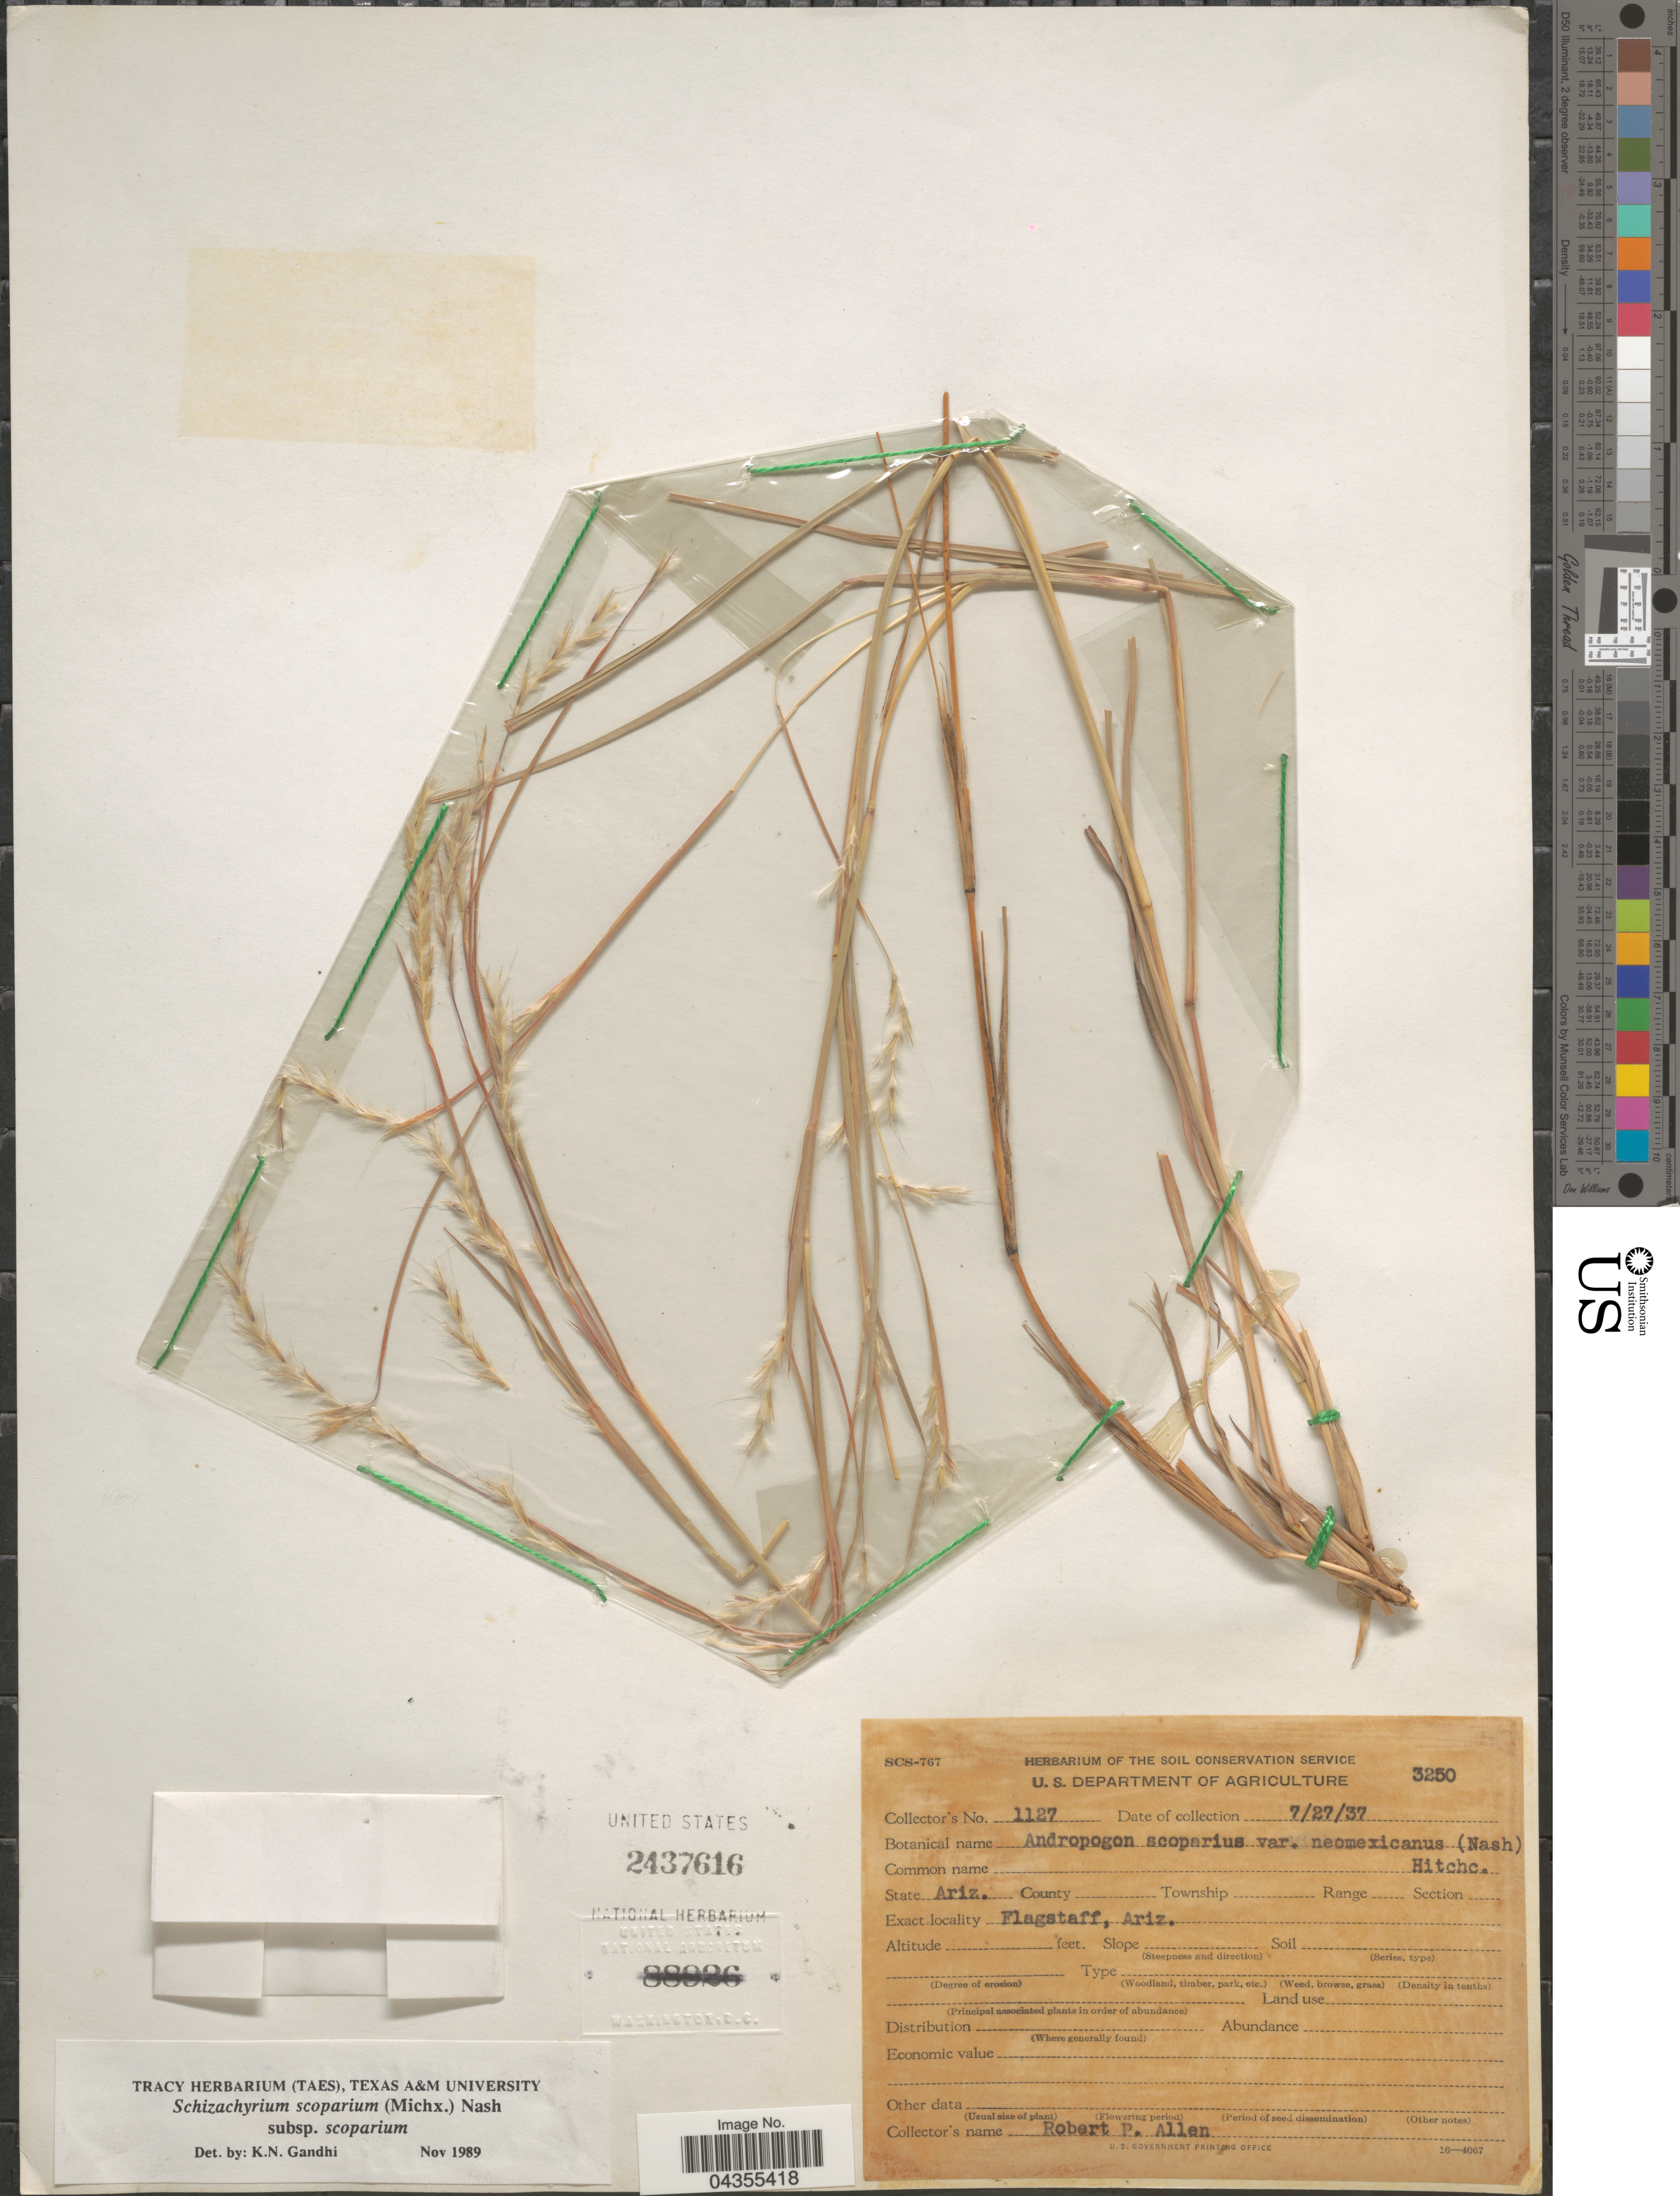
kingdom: Plantae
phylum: Tracheophyta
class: Liliopsida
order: Poales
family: Poaceae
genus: Schizachyrium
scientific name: Schizachyrium scoparium var. scoparium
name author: (Michx.) Nash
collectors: R. Allen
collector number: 1127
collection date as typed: Transcribed d/m/y: 27/7/37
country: United States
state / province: Arizona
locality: Flagstaff.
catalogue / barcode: US 2437616